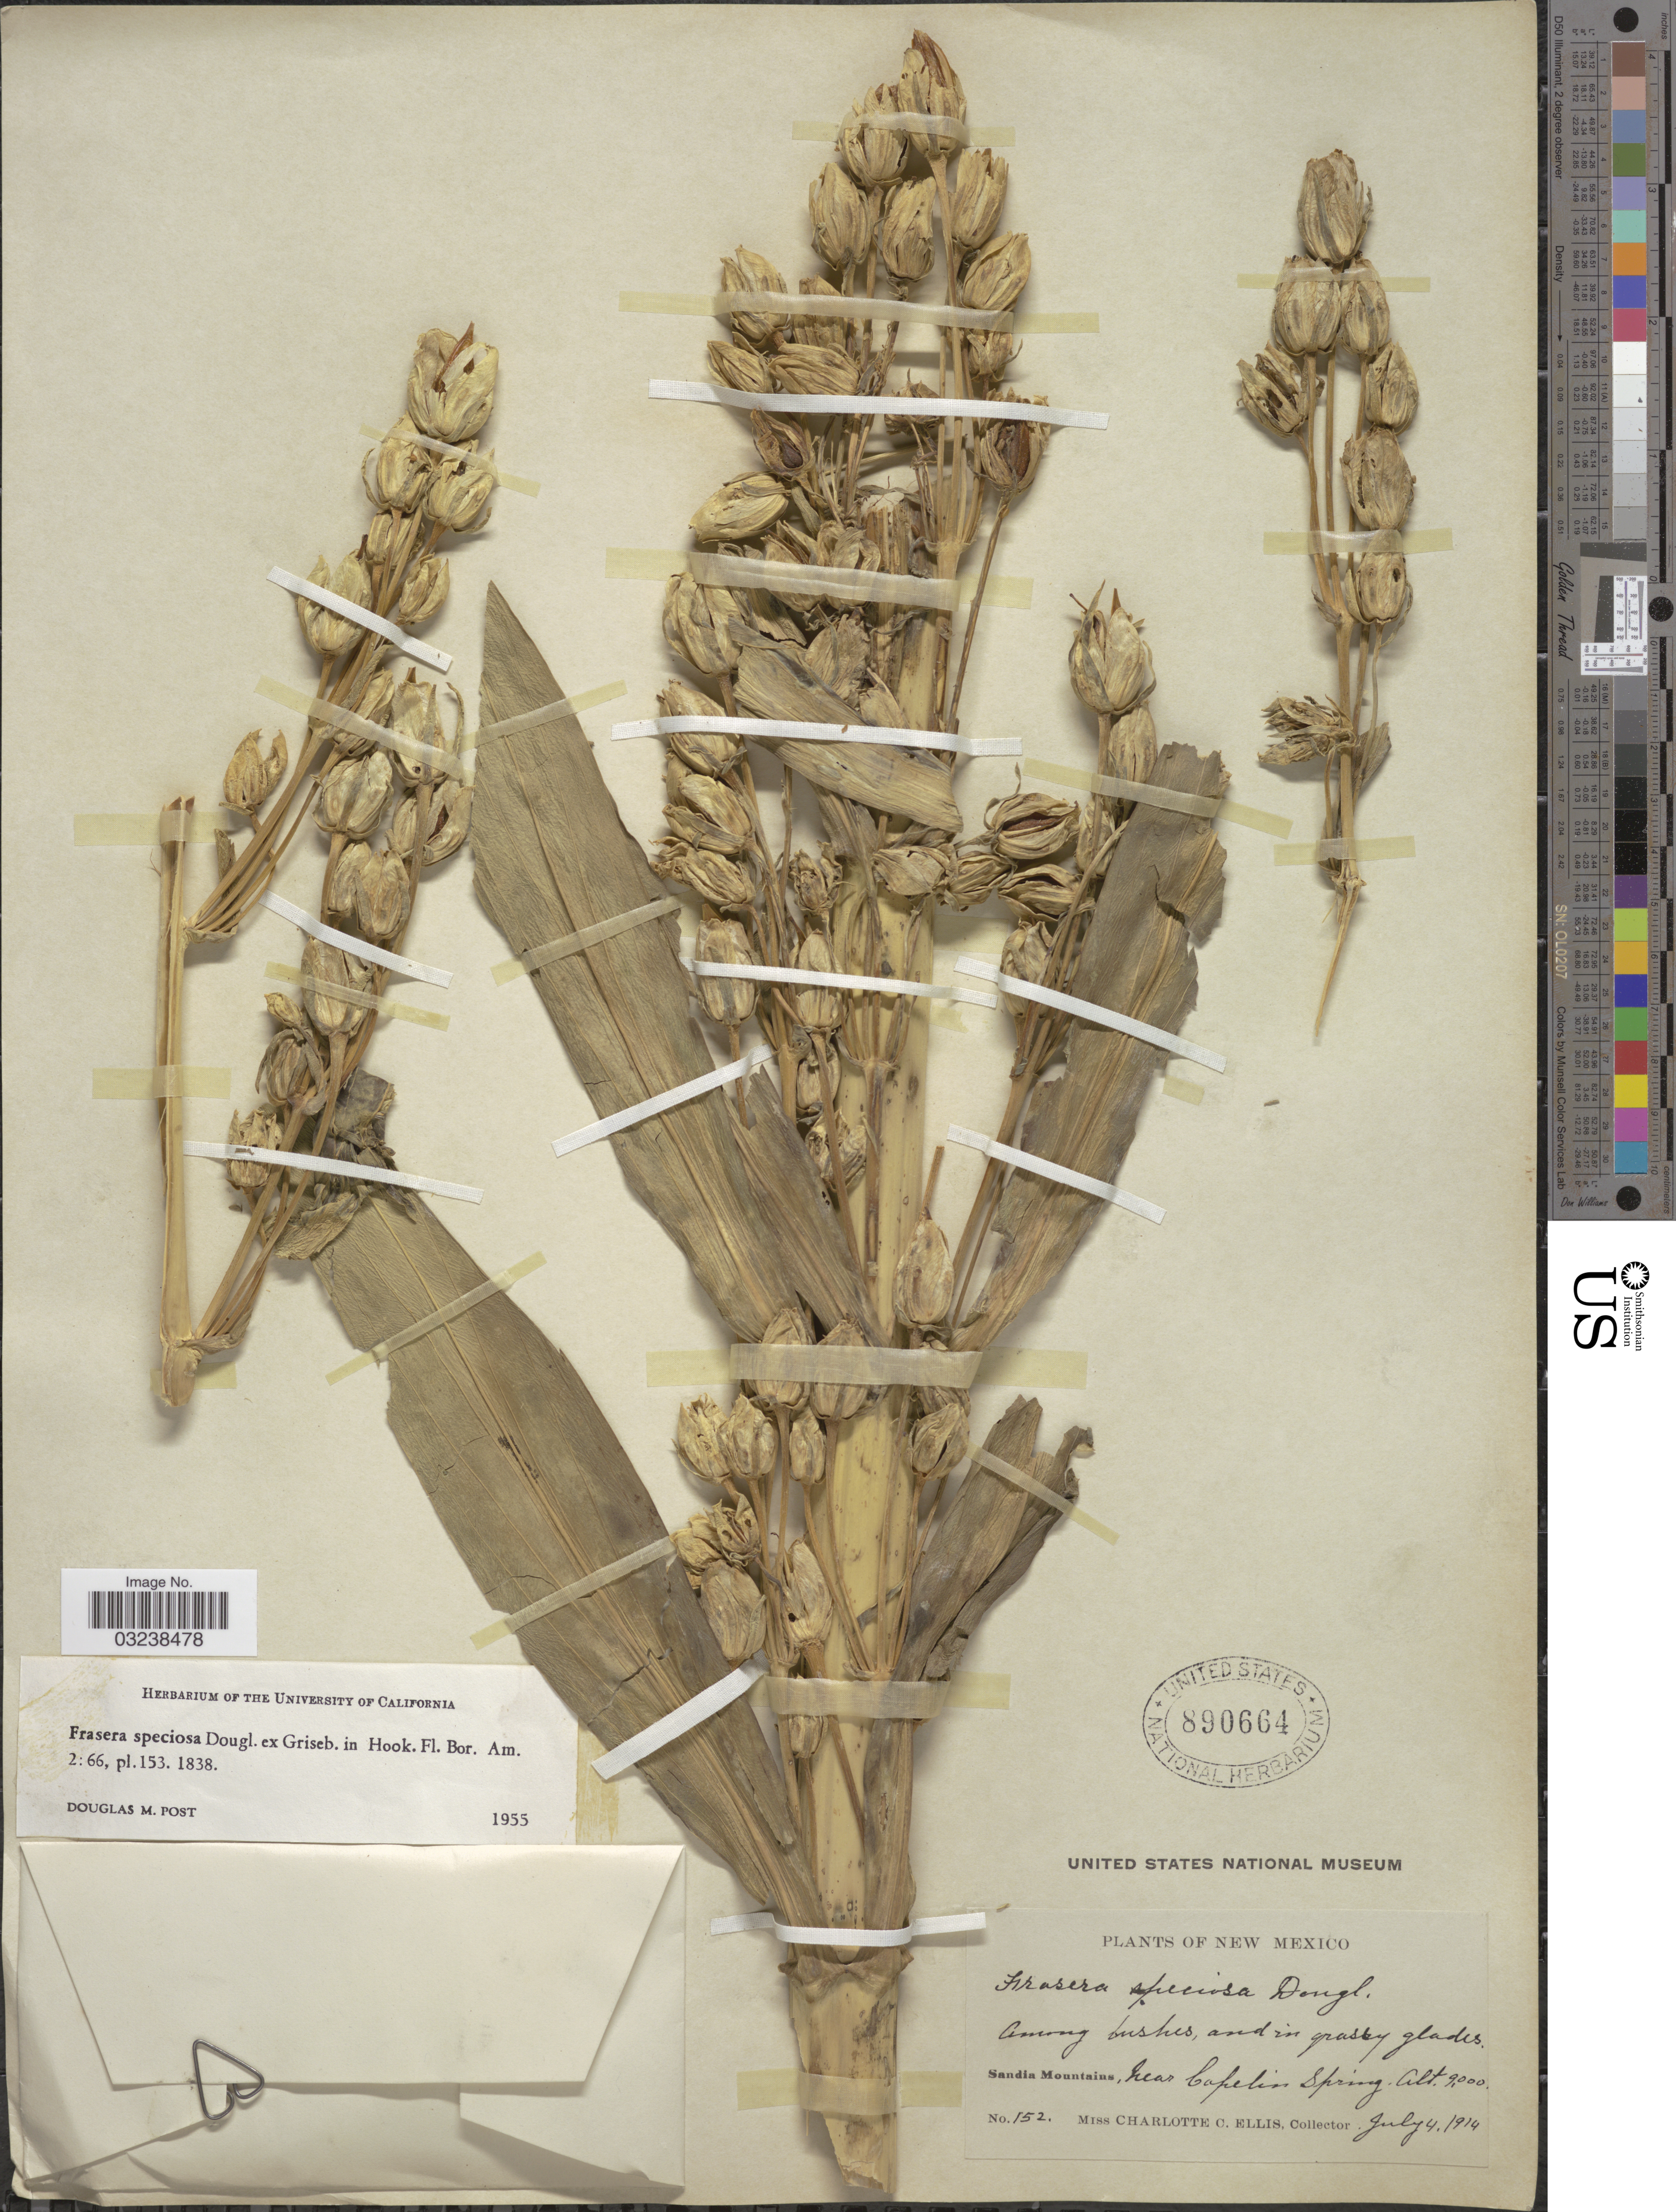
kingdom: Plantae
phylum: Tracheophyta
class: Magnoliopsida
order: Gentianales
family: Gentianaceae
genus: Swertia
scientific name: Swertia radiata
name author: (Kellogg) Kuntze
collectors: C. C. Ellis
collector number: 152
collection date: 1914-07-04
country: United States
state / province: New Mexico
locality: Sandia Mountains, near Capelin Spring.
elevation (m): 2743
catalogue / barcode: US 890664